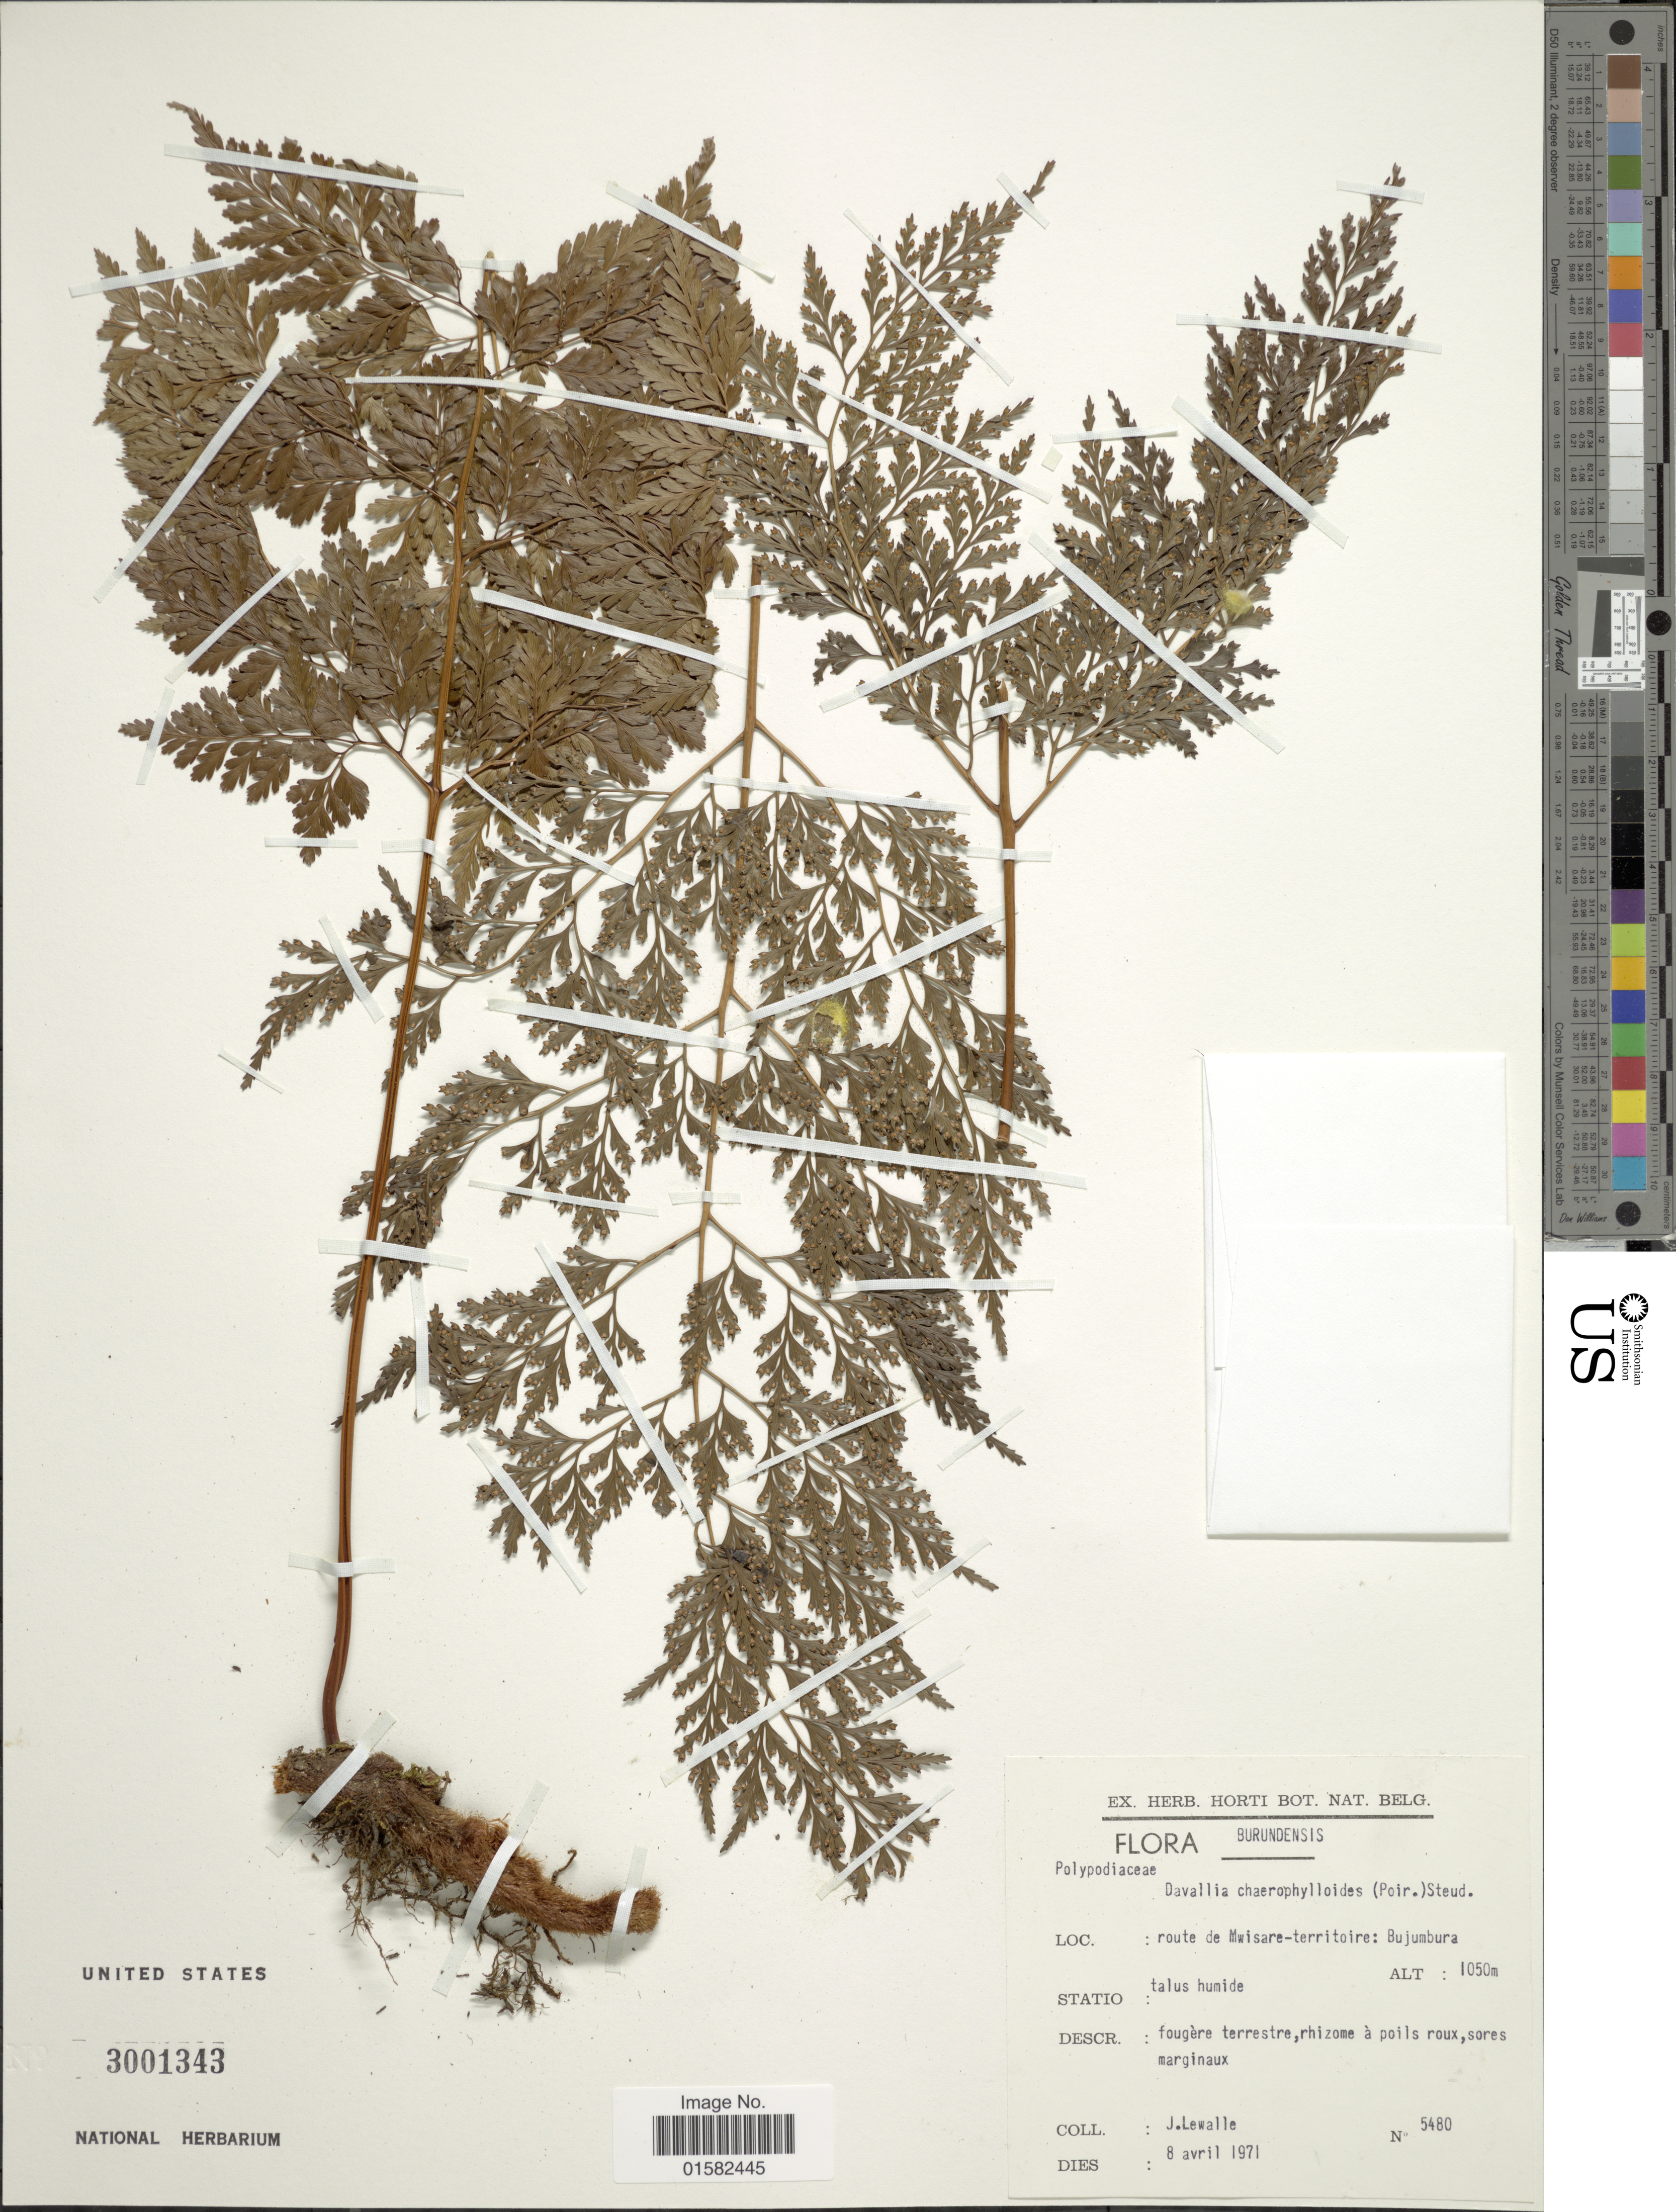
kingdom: Plantae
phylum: Tracheophyta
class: Polypodiopsida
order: Polypodiales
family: Davalliaceae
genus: Wibelia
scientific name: Wibelia chaerophylloides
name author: (Poir.) M. Kato & Tsutsumi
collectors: J. Lewalle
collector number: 5480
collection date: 1971-04-08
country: Burundi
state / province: Bujumura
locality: Route de Mwisare-Territoire, Bujumbura, talus Humide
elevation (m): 1050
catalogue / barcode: US 3001343